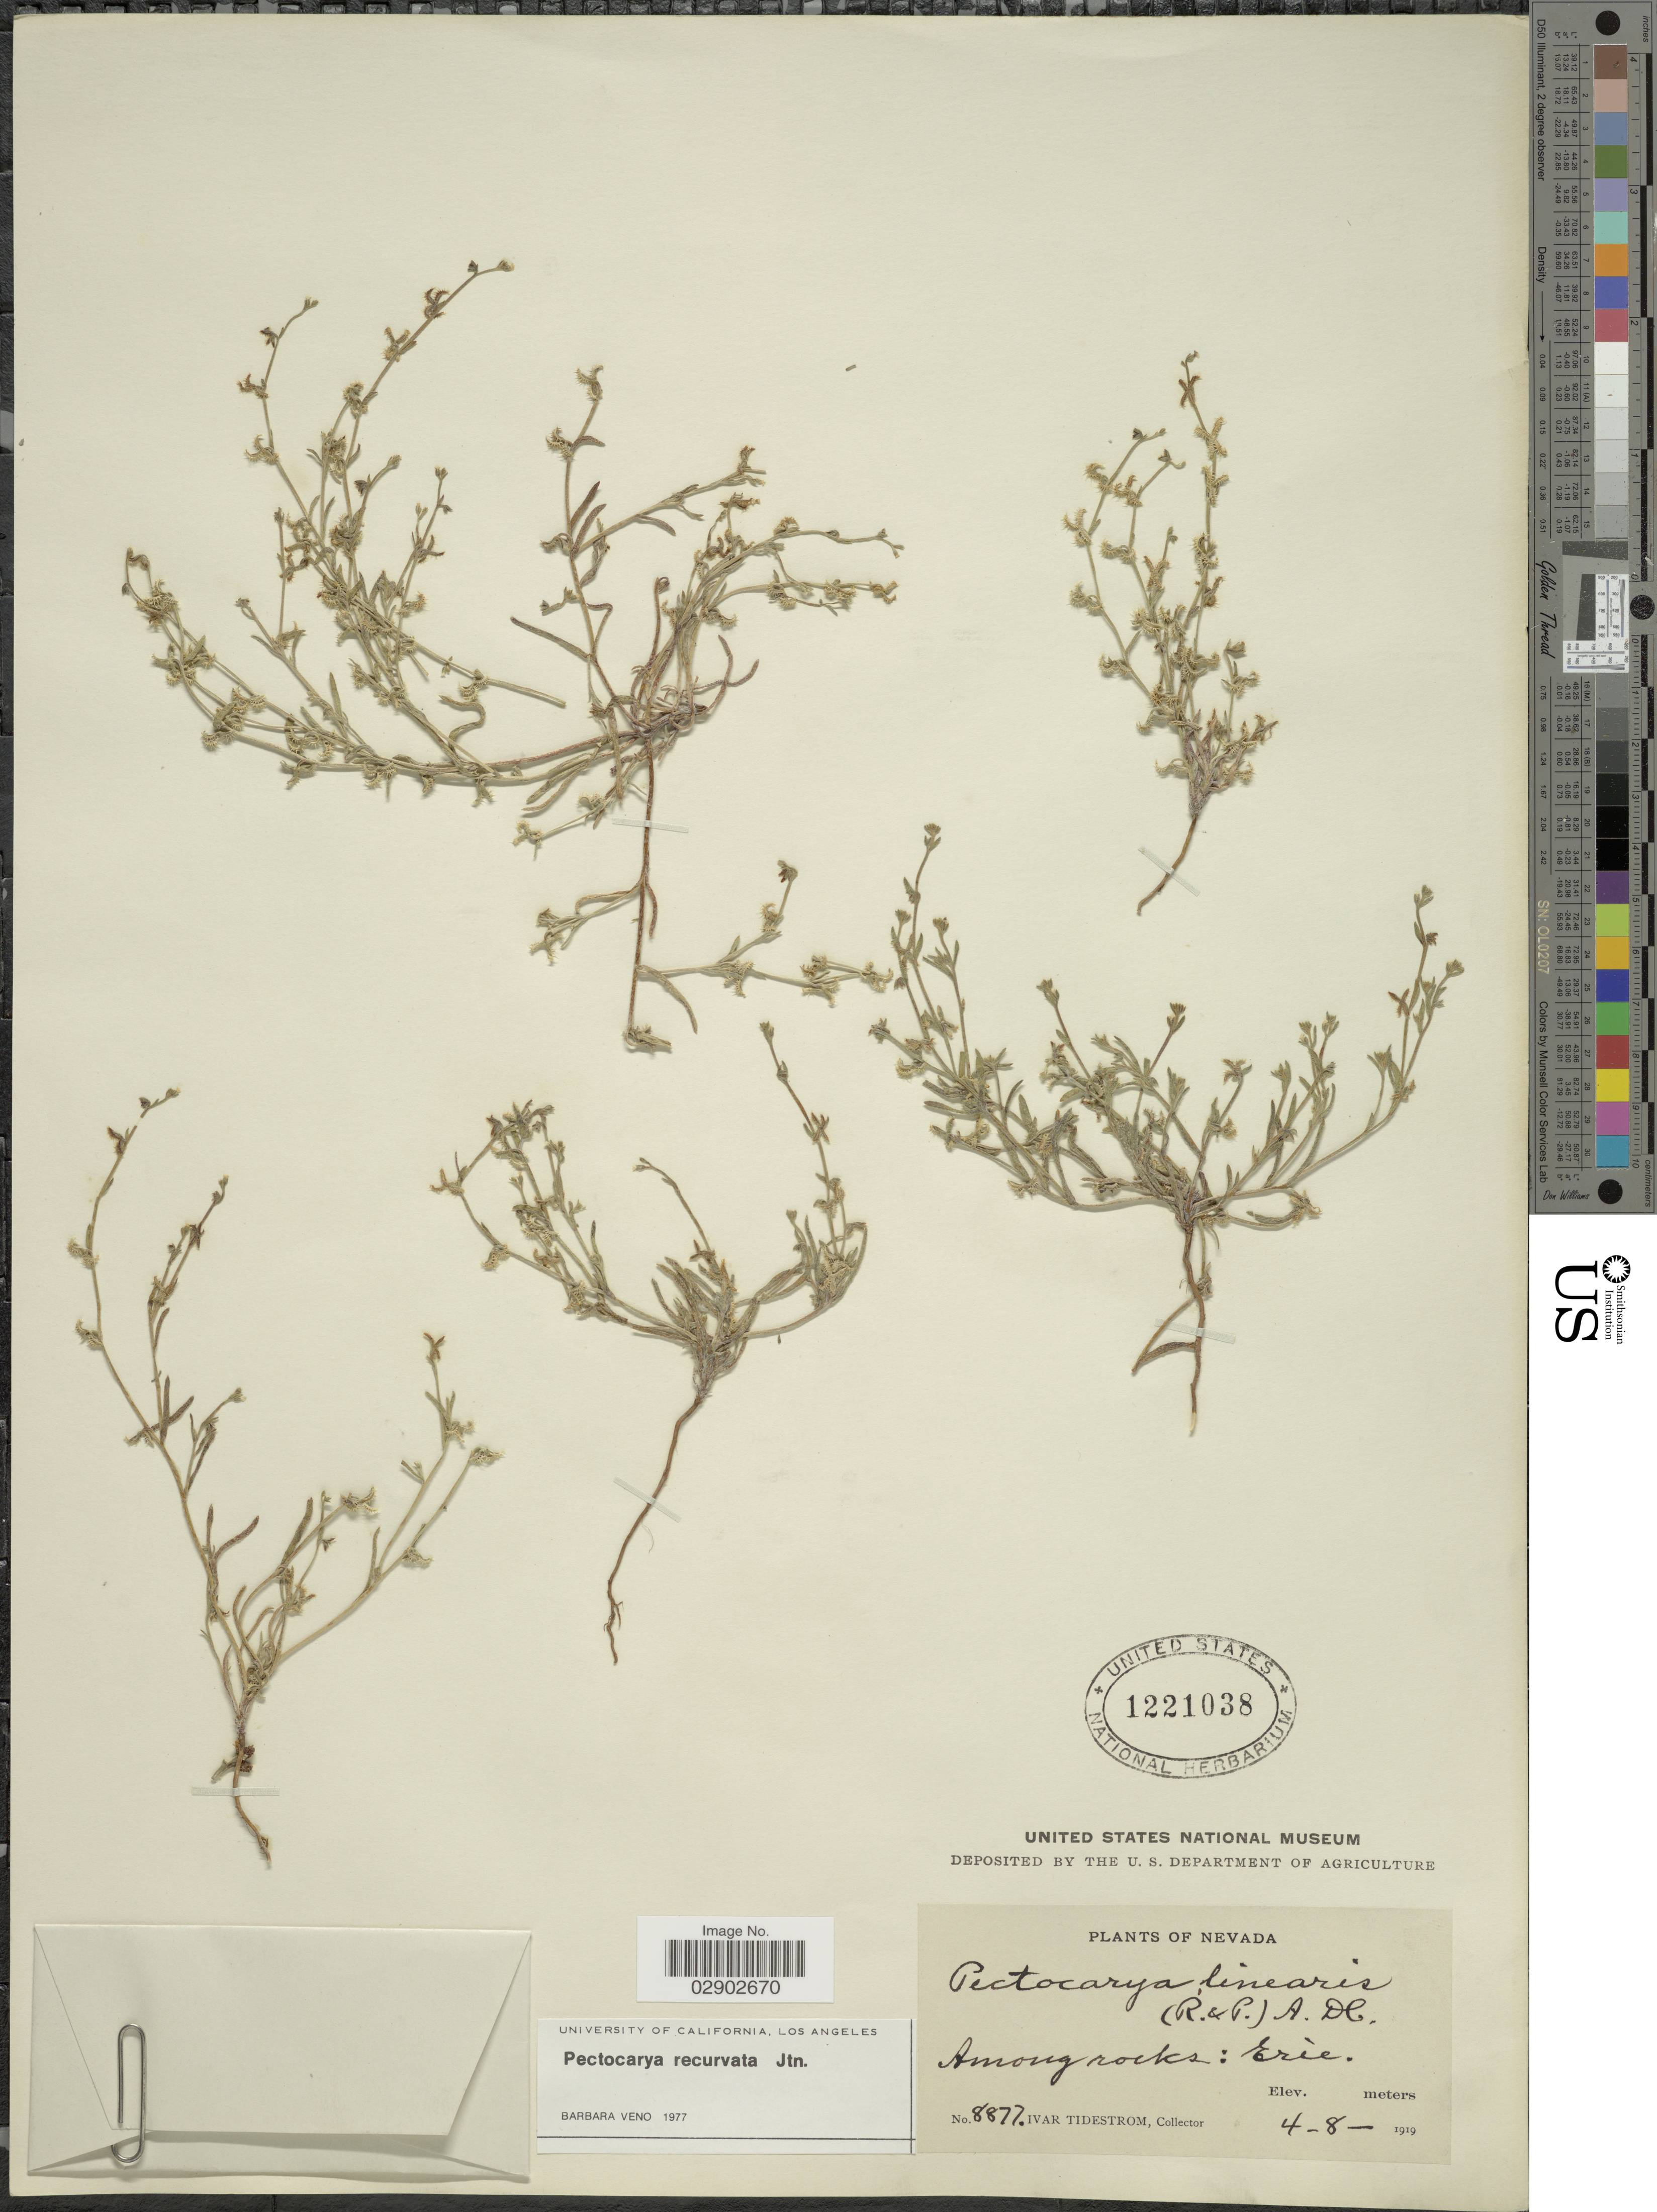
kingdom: Plantae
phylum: Tracheophyta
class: Magnoliopsida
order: Boraginales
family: Boraginaceae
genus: Pectocarya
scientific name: Pectocarya recurvata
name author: I.M. Johnst.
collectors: I. F. Tidestrom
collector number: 8877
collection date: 1919-08-04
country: United States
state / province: Nevada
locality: Erie.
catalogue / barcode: US 1221038